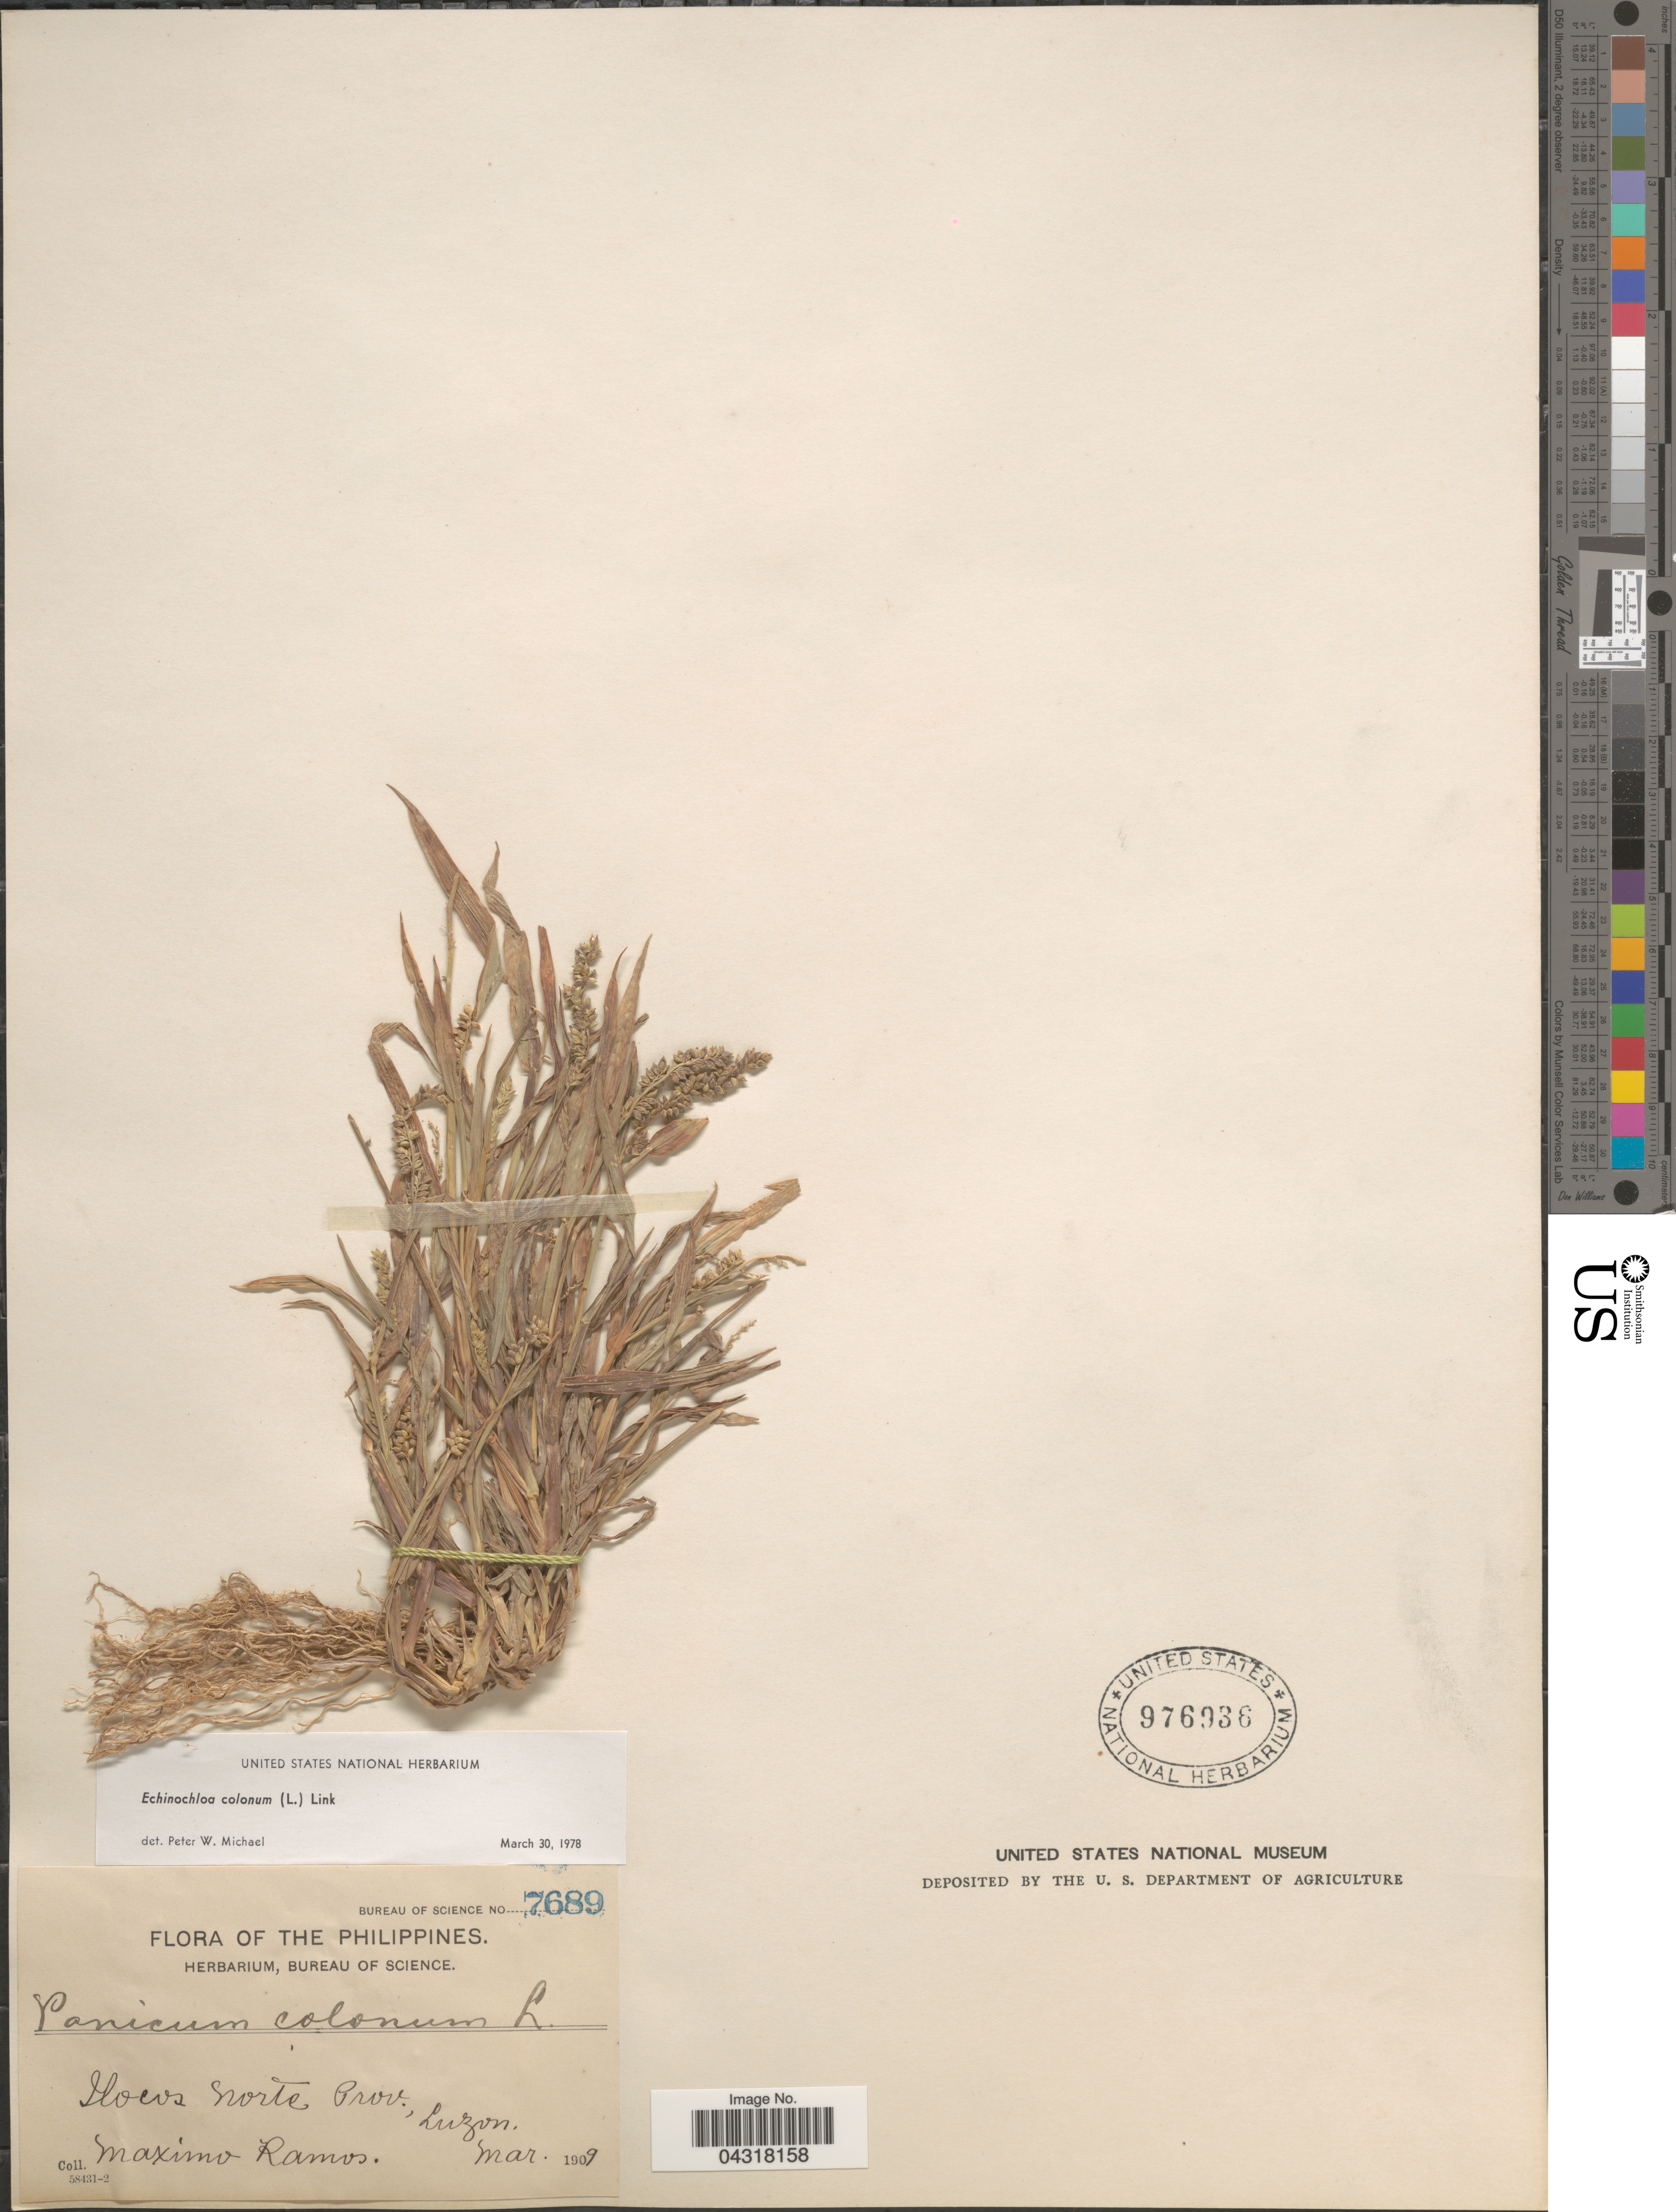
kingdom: Plantae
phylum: Tracheophyta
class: Liliopsida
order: Poales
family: Poaceae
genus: Echinochloa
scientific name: Echinochloa colona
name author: (L.) Link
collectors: M. Ramos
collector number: Bureau of Science 7689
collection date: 1909-03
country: Philippines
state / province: Ilocos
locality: Ilocos Norte Prov., Luzon.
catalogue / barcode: US 976936